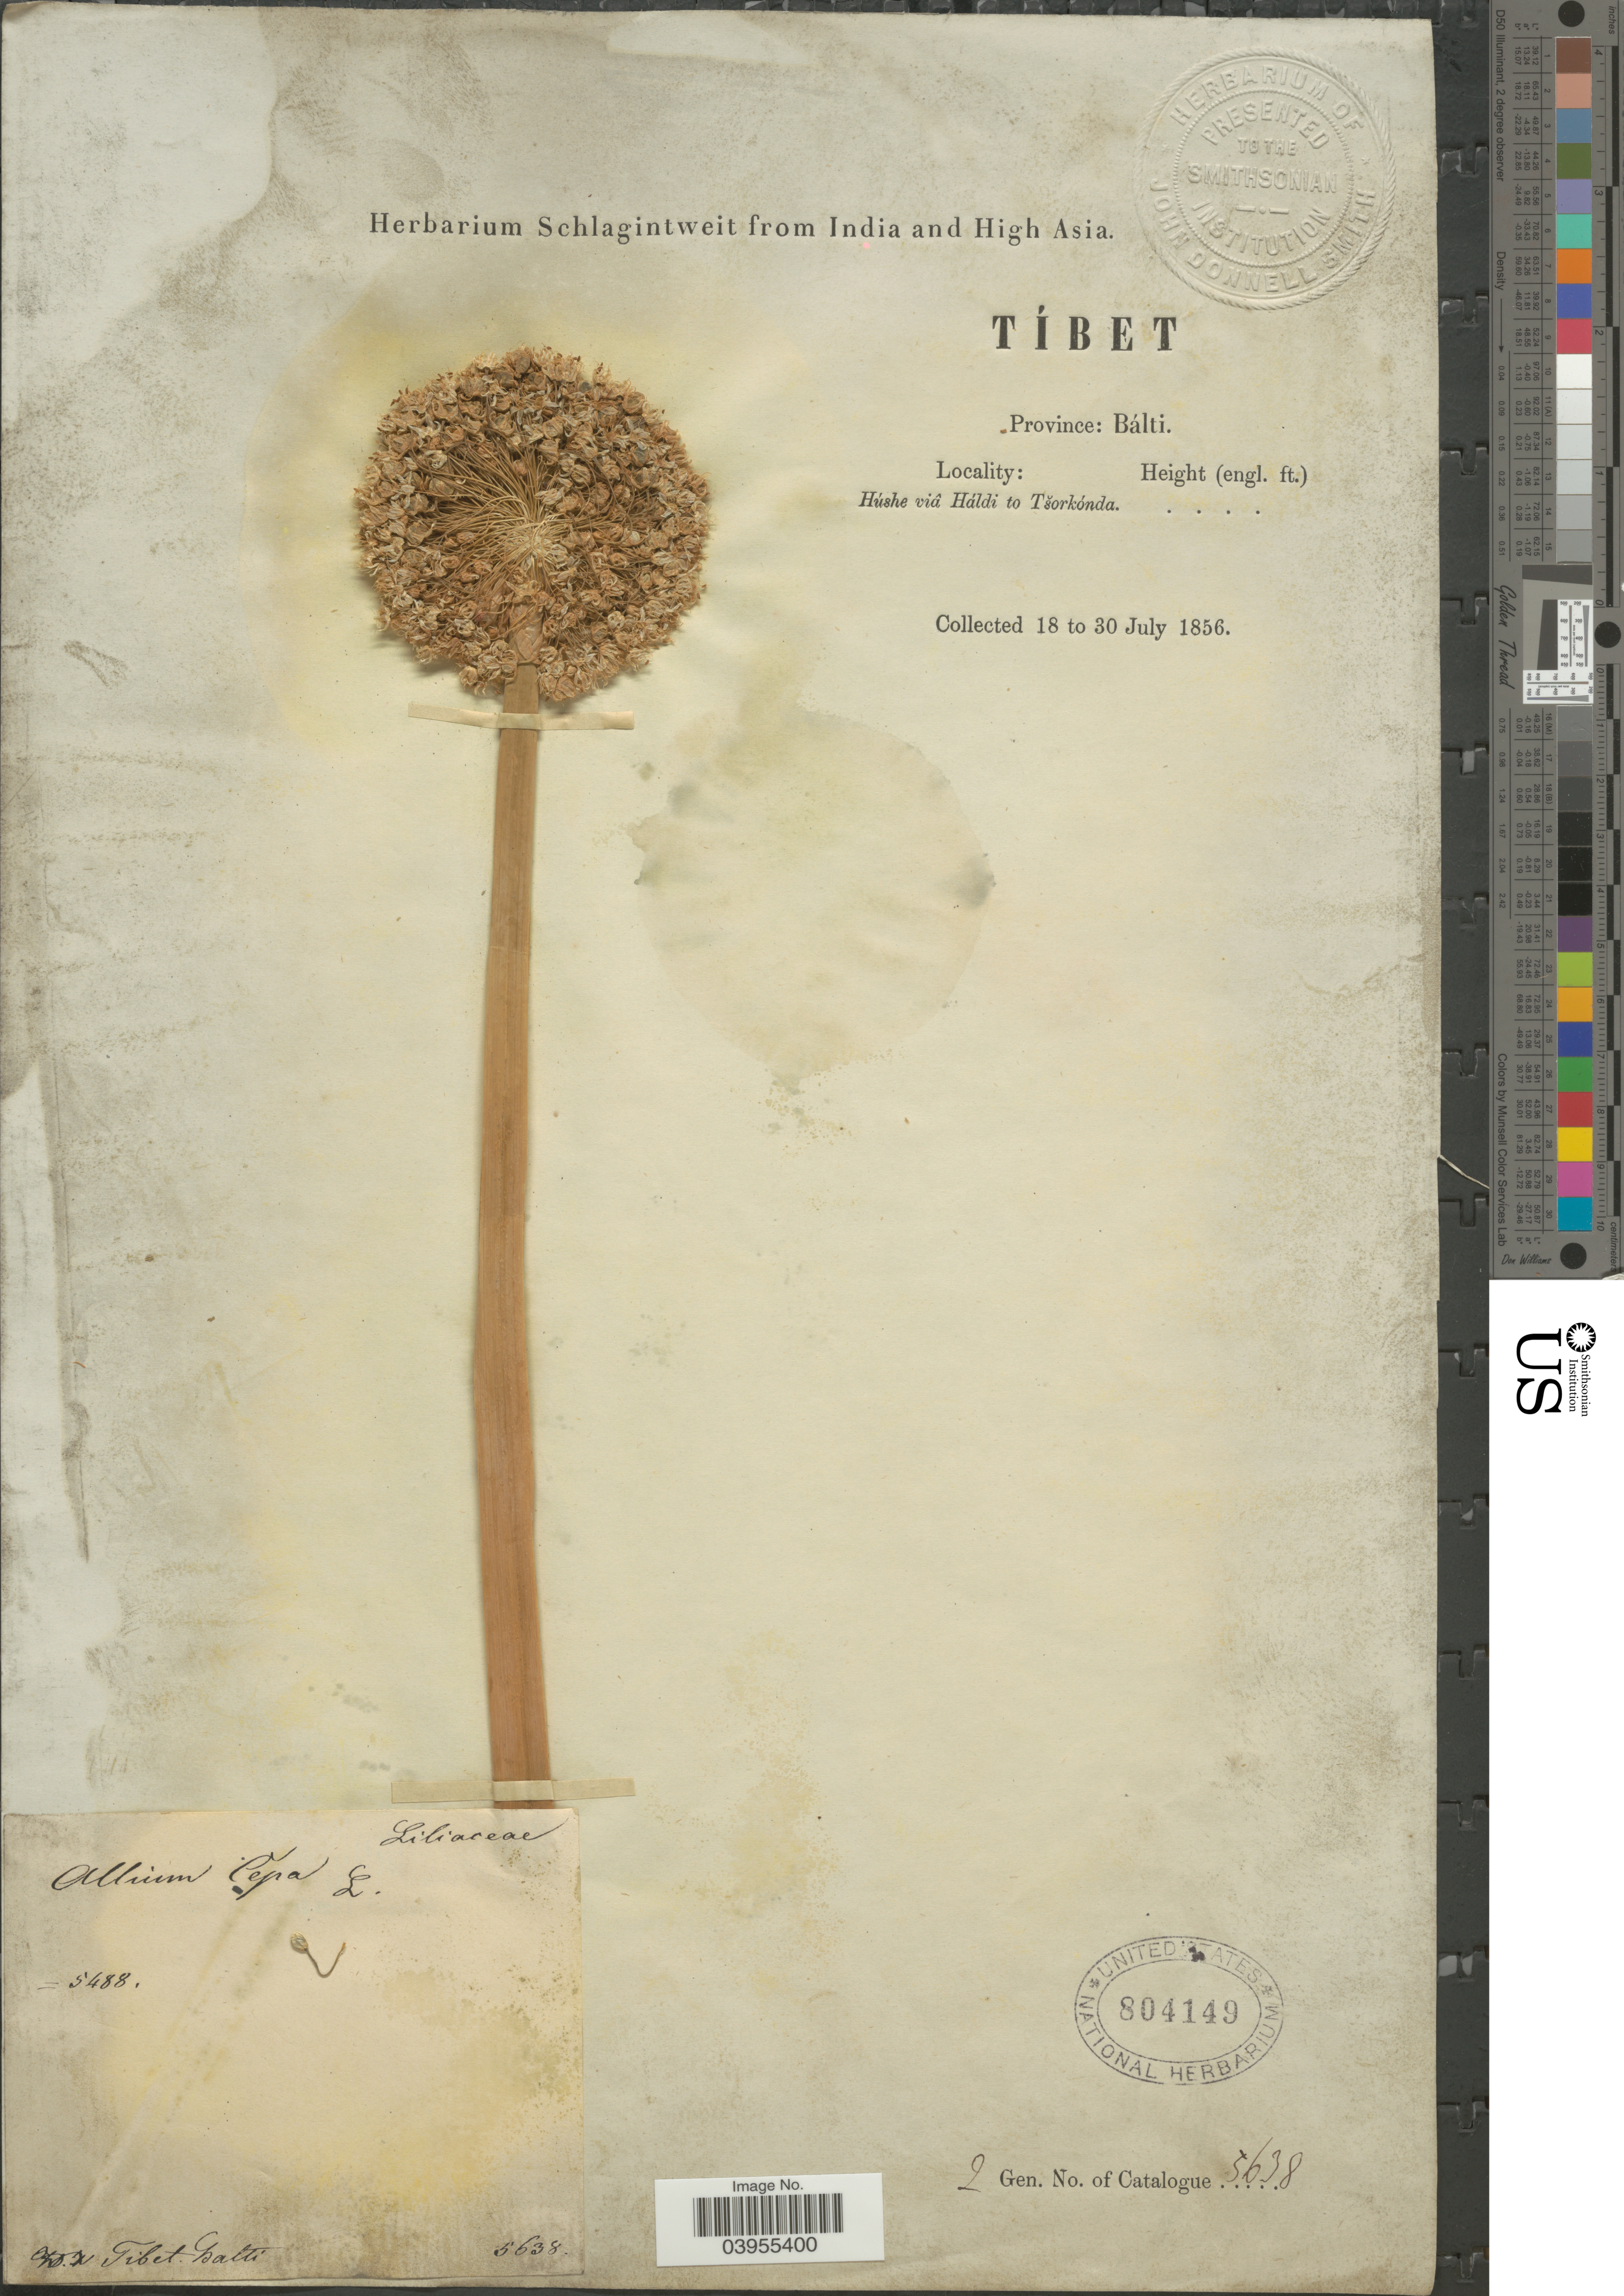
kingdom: Plantae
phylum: Tracheophyta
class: Liliopsida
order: Asparagales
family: Amaryllidaceae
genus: Allium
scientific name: Allium cepa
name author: L.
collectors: ex herb. Schlagintweit from India and High Asia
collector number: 5488/3638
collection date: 1856-07-18/1856-07-30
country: China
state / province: Xizang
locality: Tíbet. Province: Bálti. Húshe viâ Háldi to Tšorkónda.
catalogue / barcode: US 804149